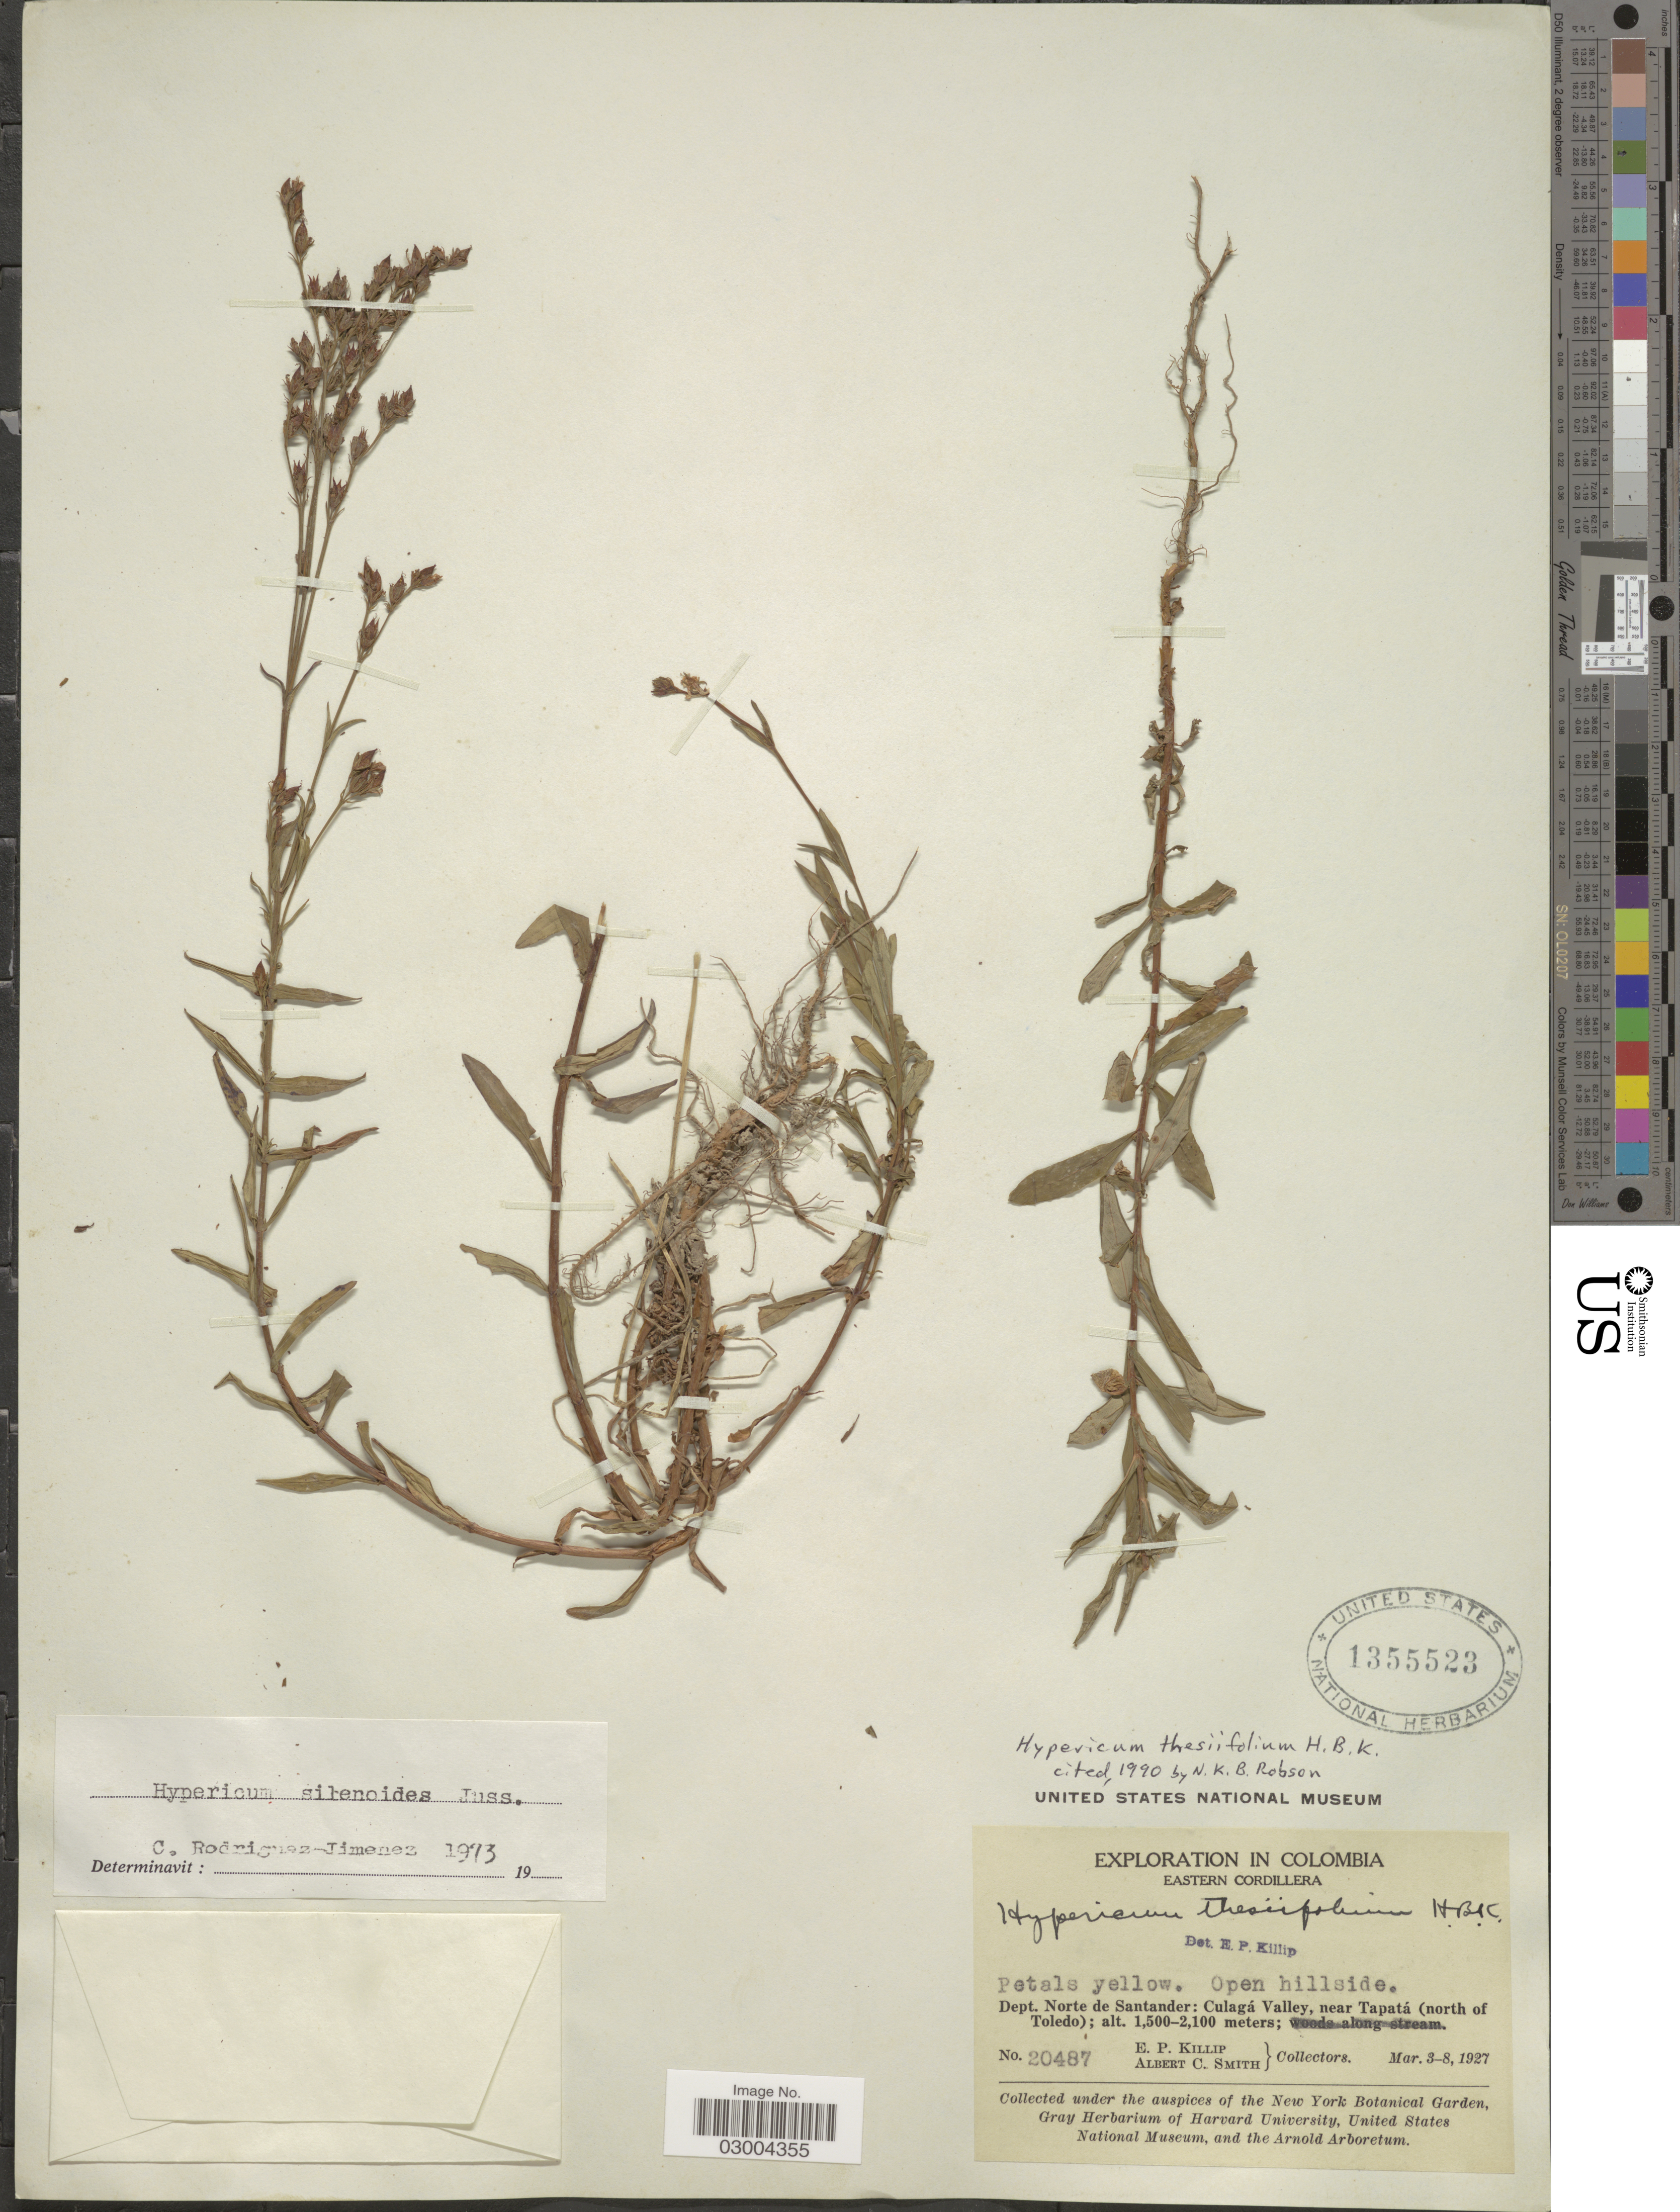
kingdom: Plantae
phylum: Tracheophyta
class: Magnoliopsida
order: Malpighiales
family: Hypericaceae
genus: Hypericum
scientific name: Hypericum thesiifolium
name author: Kunth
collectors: E. P. Killip & A. C. Smith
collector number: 20487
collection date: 1927-03-03/1927-03-08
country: Colombia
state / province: Norte de Santander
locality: Eastern Cordillera. Dept. Norte de Santander: Culagá Valley, near Tapatá (north of Toledo).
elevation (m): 1500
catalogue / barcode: US 1355523